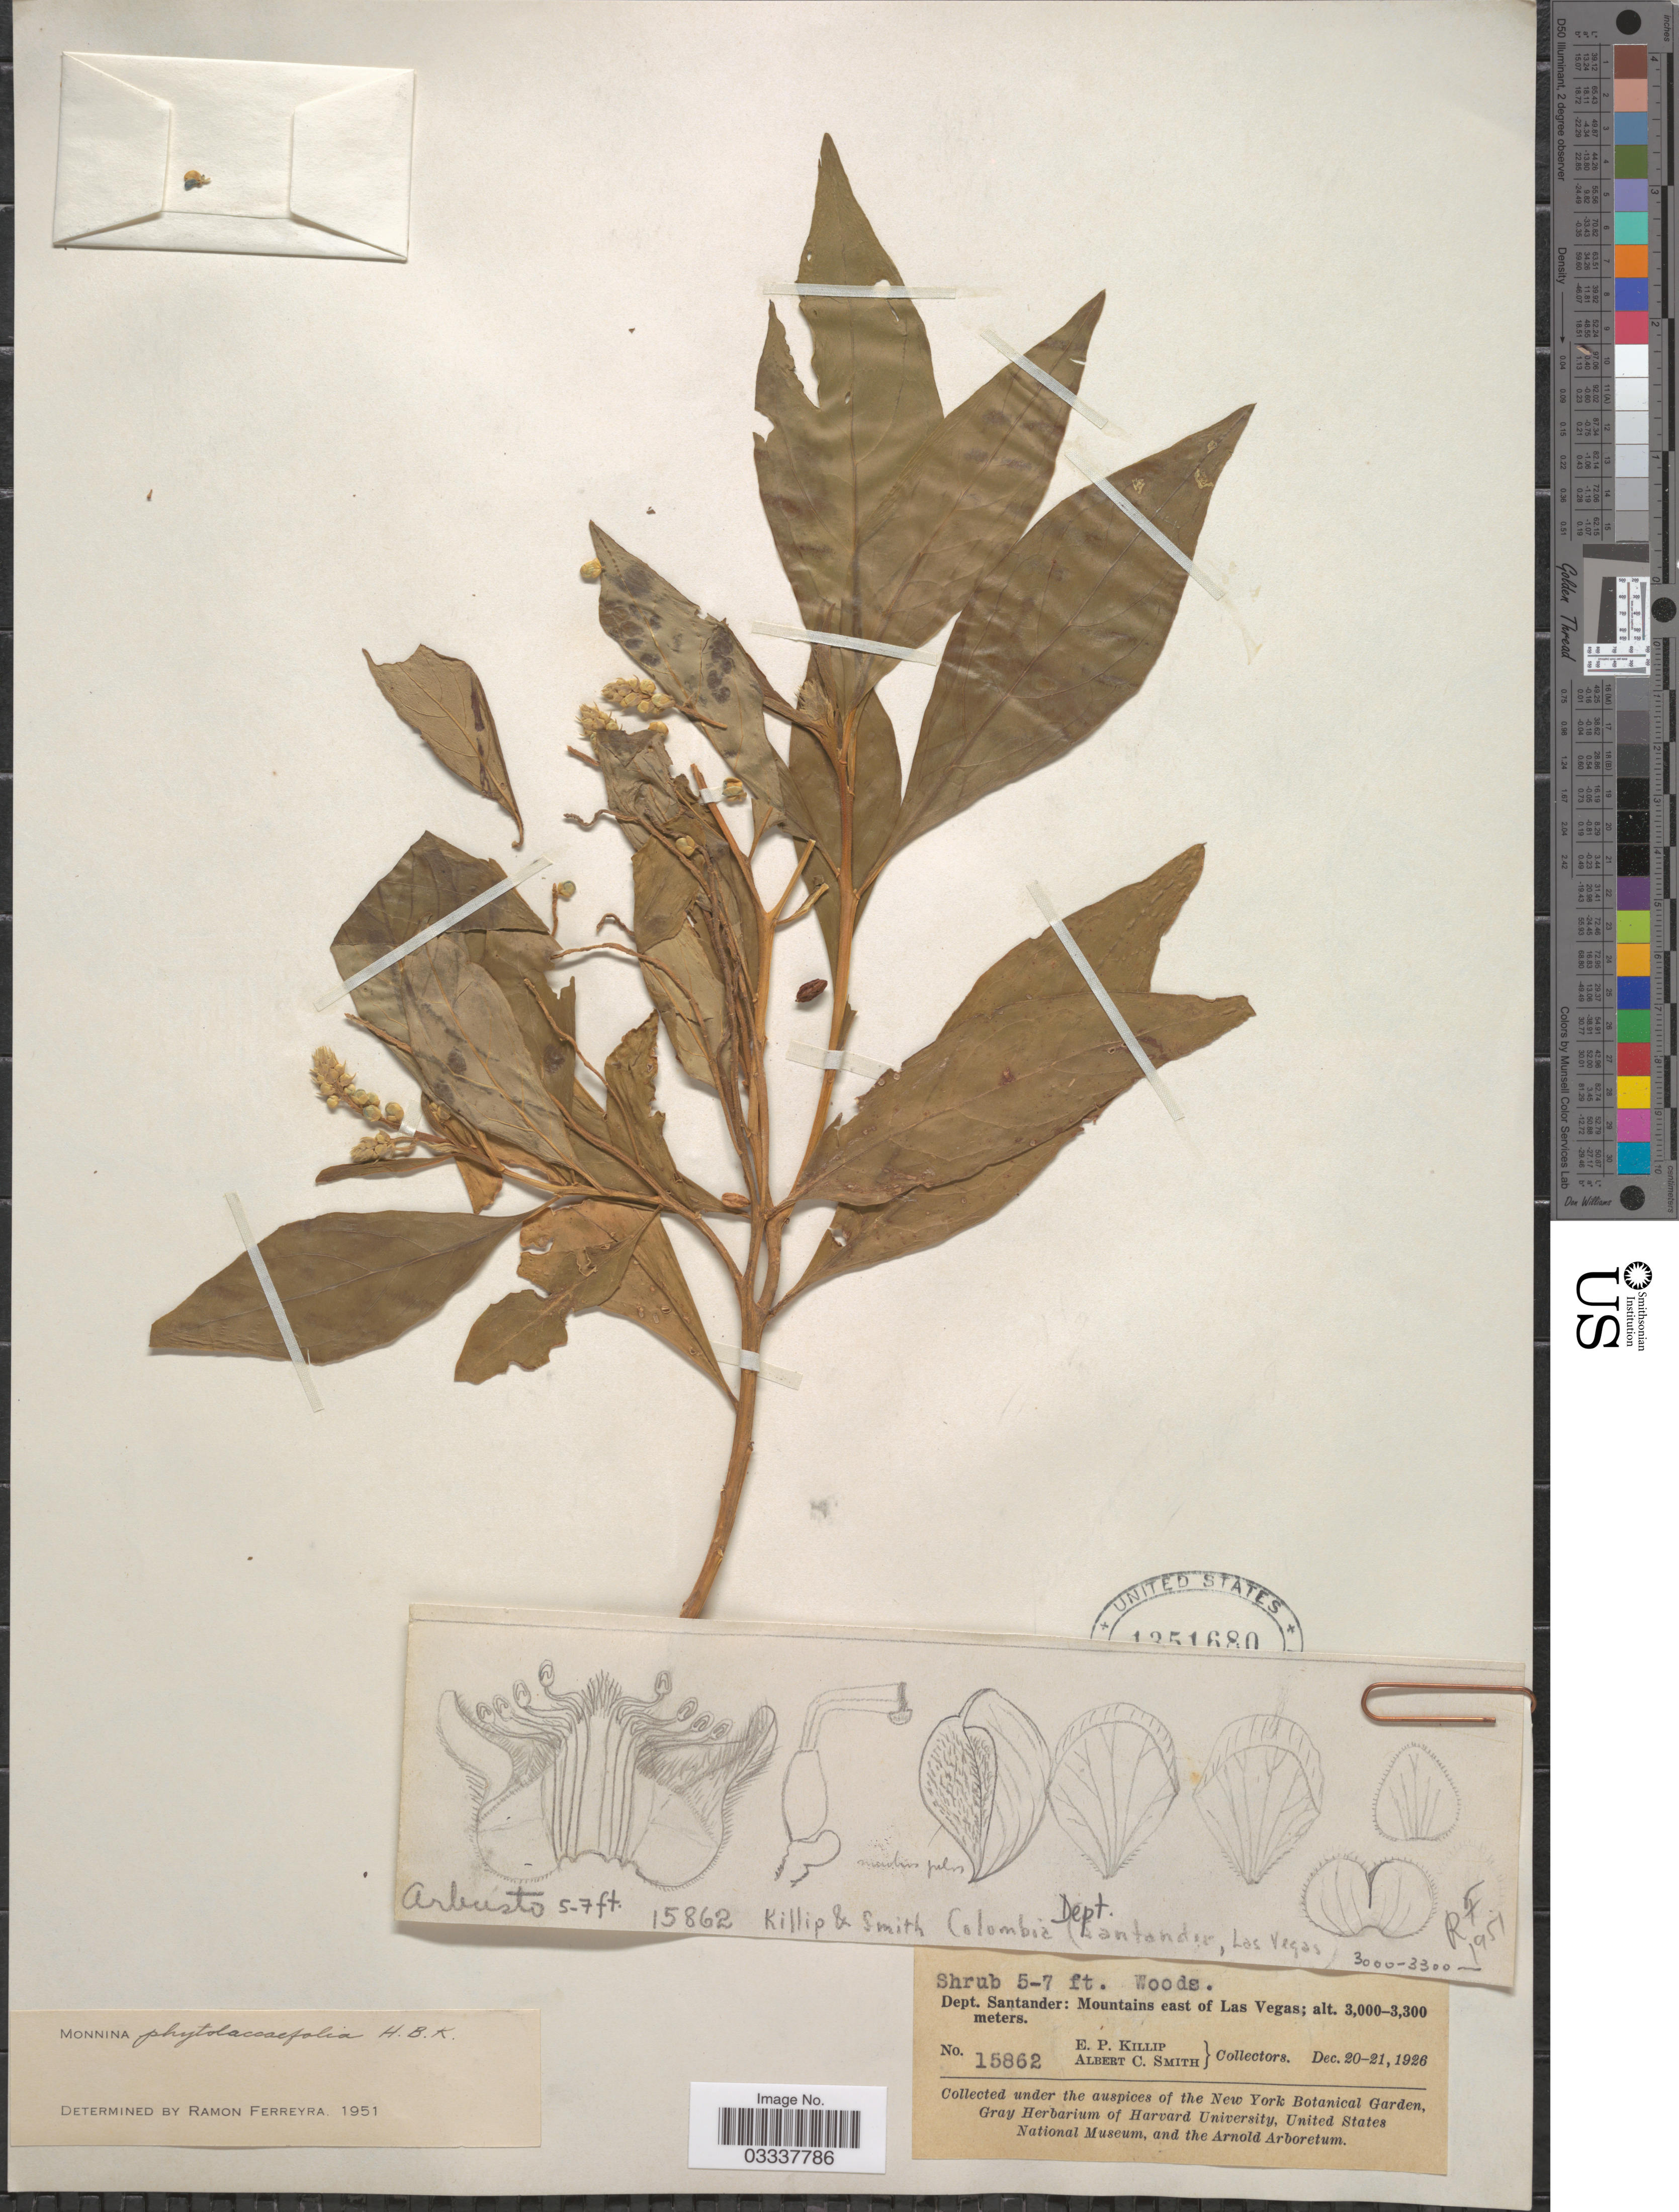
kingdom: Plantae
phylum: Tracheophyta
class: Magnoliopsida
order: Fabales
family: Polygalaceae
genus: Monnina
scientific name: Monnina phytolaccifolia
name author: Kunth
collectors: E. P. Killip & A. C. Smith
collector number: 15862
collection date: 1926-12-20/1926-12-21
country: Colombia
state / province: Santander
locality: Dept. Santander: Mountain east of Las Vegas.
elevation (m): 3000